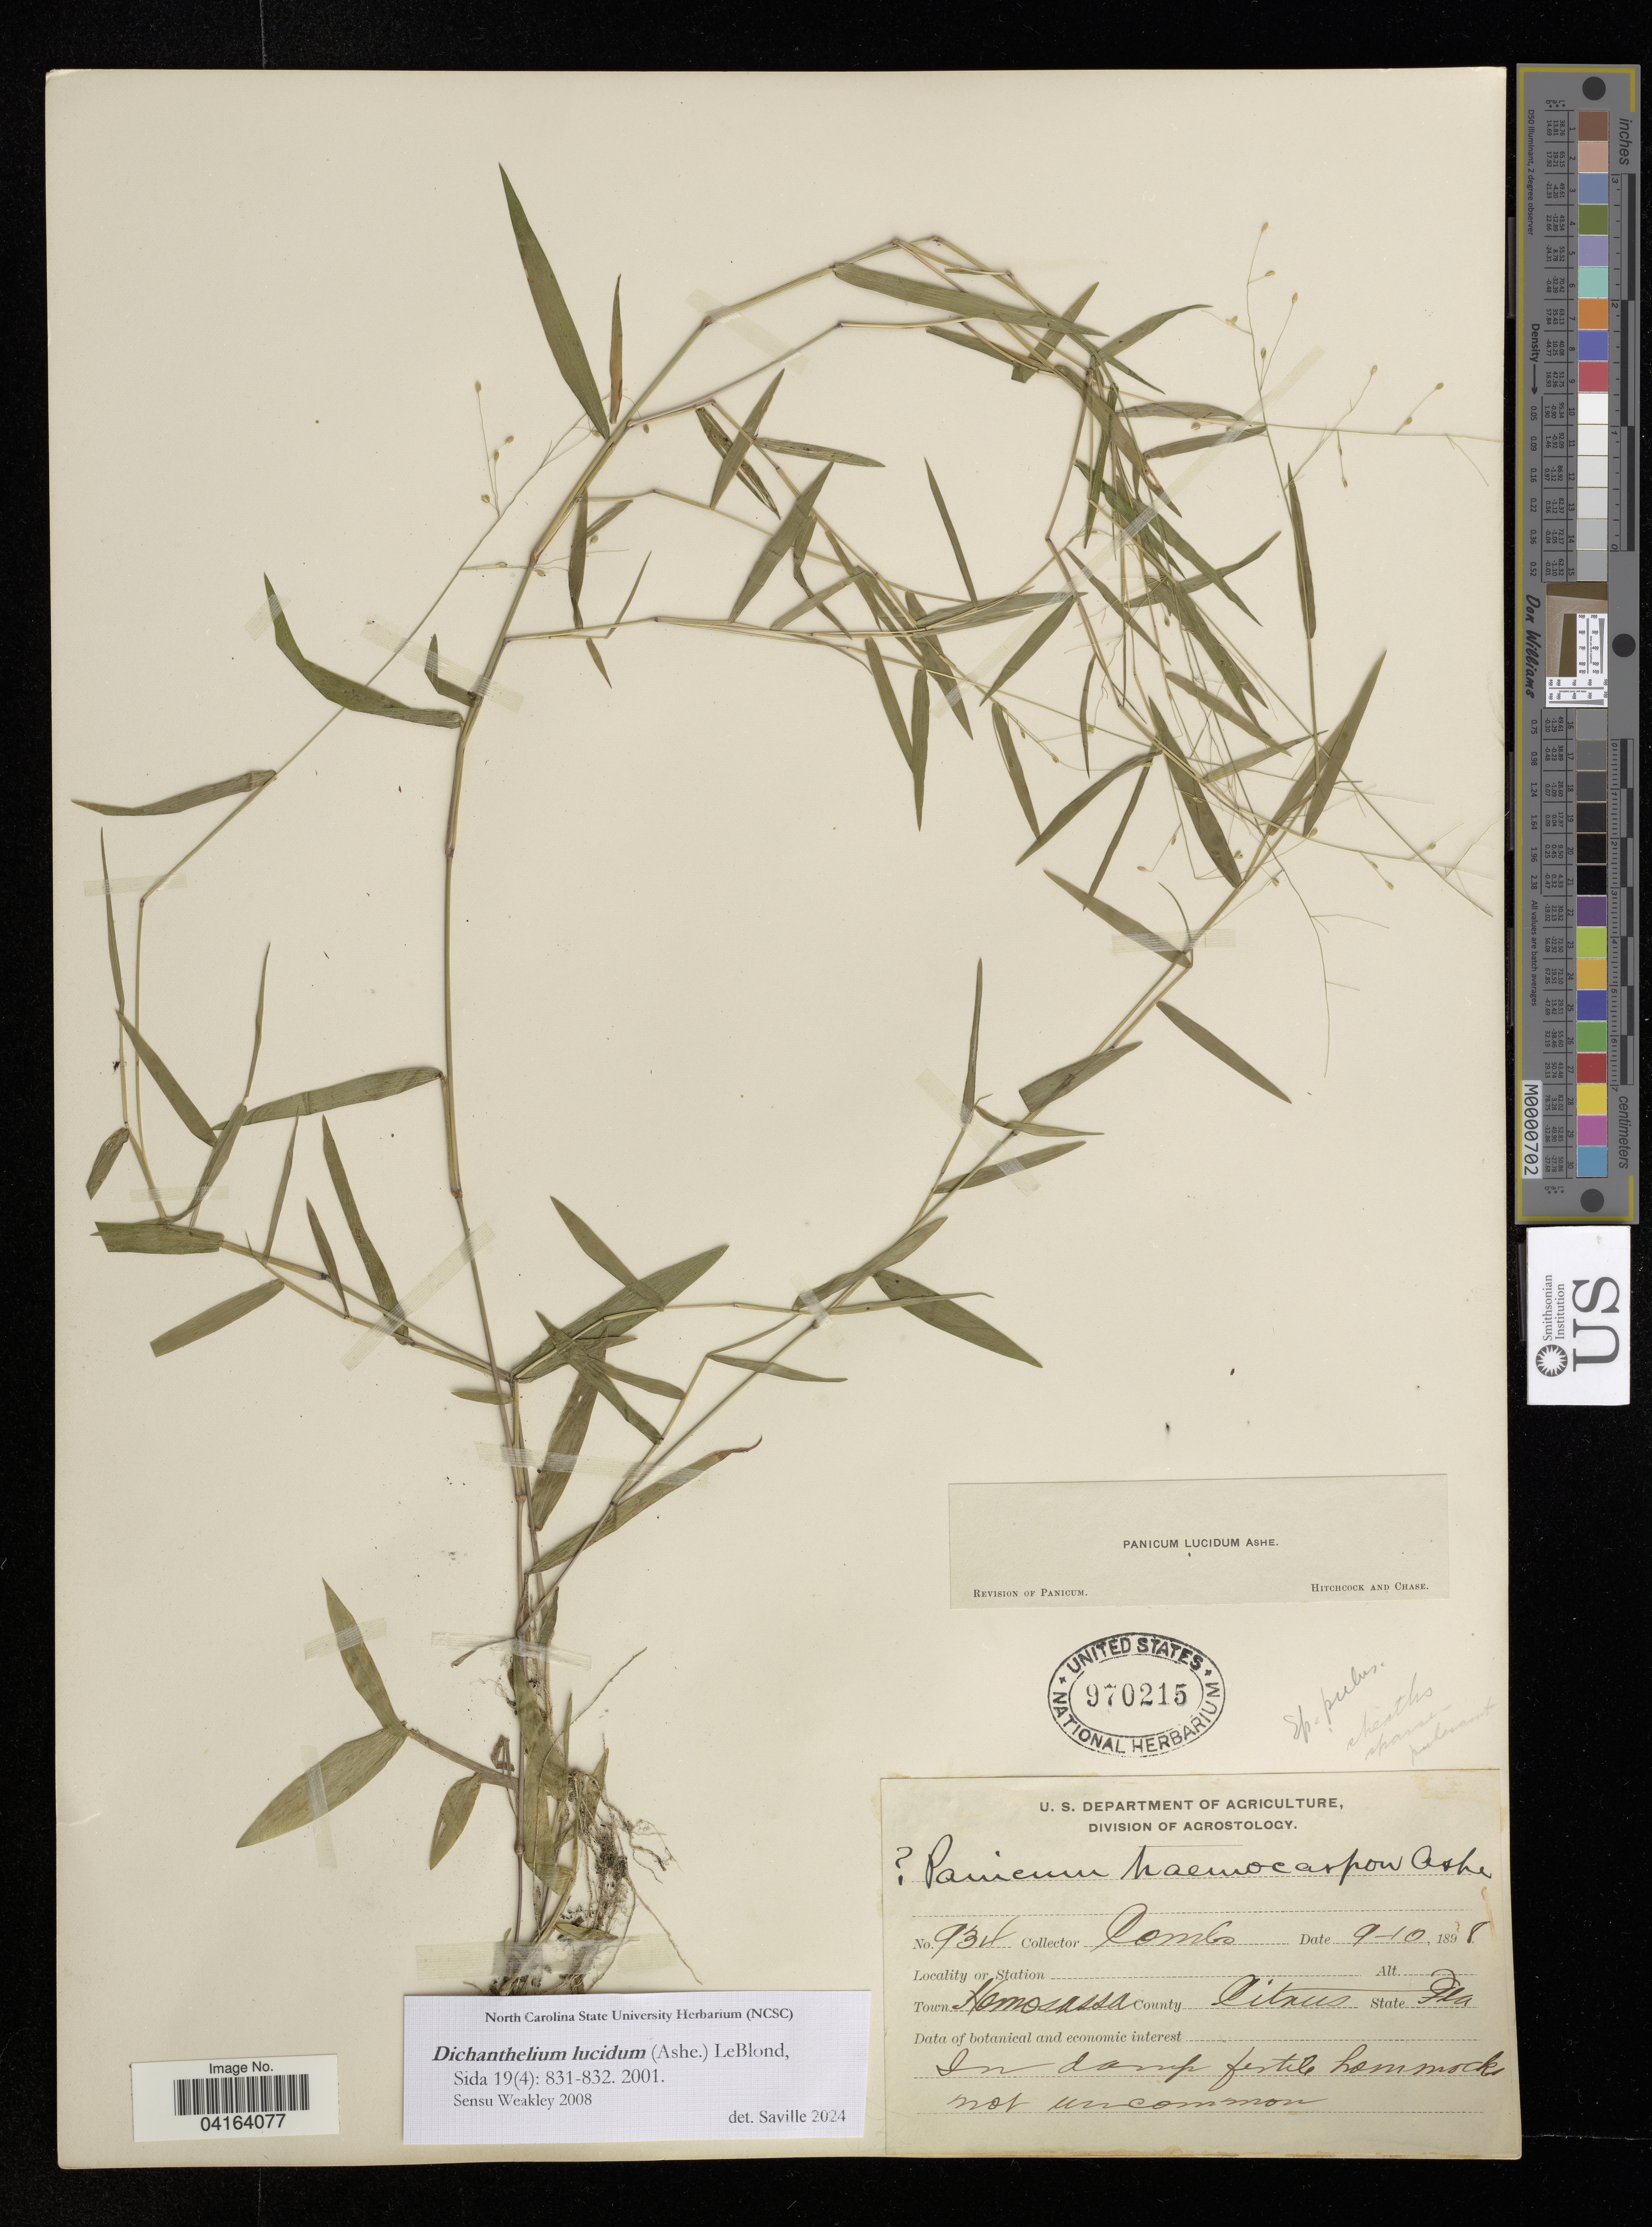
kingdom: Plantae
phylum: Tracheophyta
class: Liliopsida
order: Poales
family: Poaceae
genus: Dichanthelium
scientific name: Dichanthelium lucidum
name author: (Ashe) LeBlond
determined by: Saville, A. C., (NCSC), North Carolina State University (UNITED STATES)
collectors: -. Combs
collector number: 934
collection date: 1898-10-09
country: United States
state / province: Florida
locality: Town Homosassa County Citrus.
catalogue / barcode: US 970215